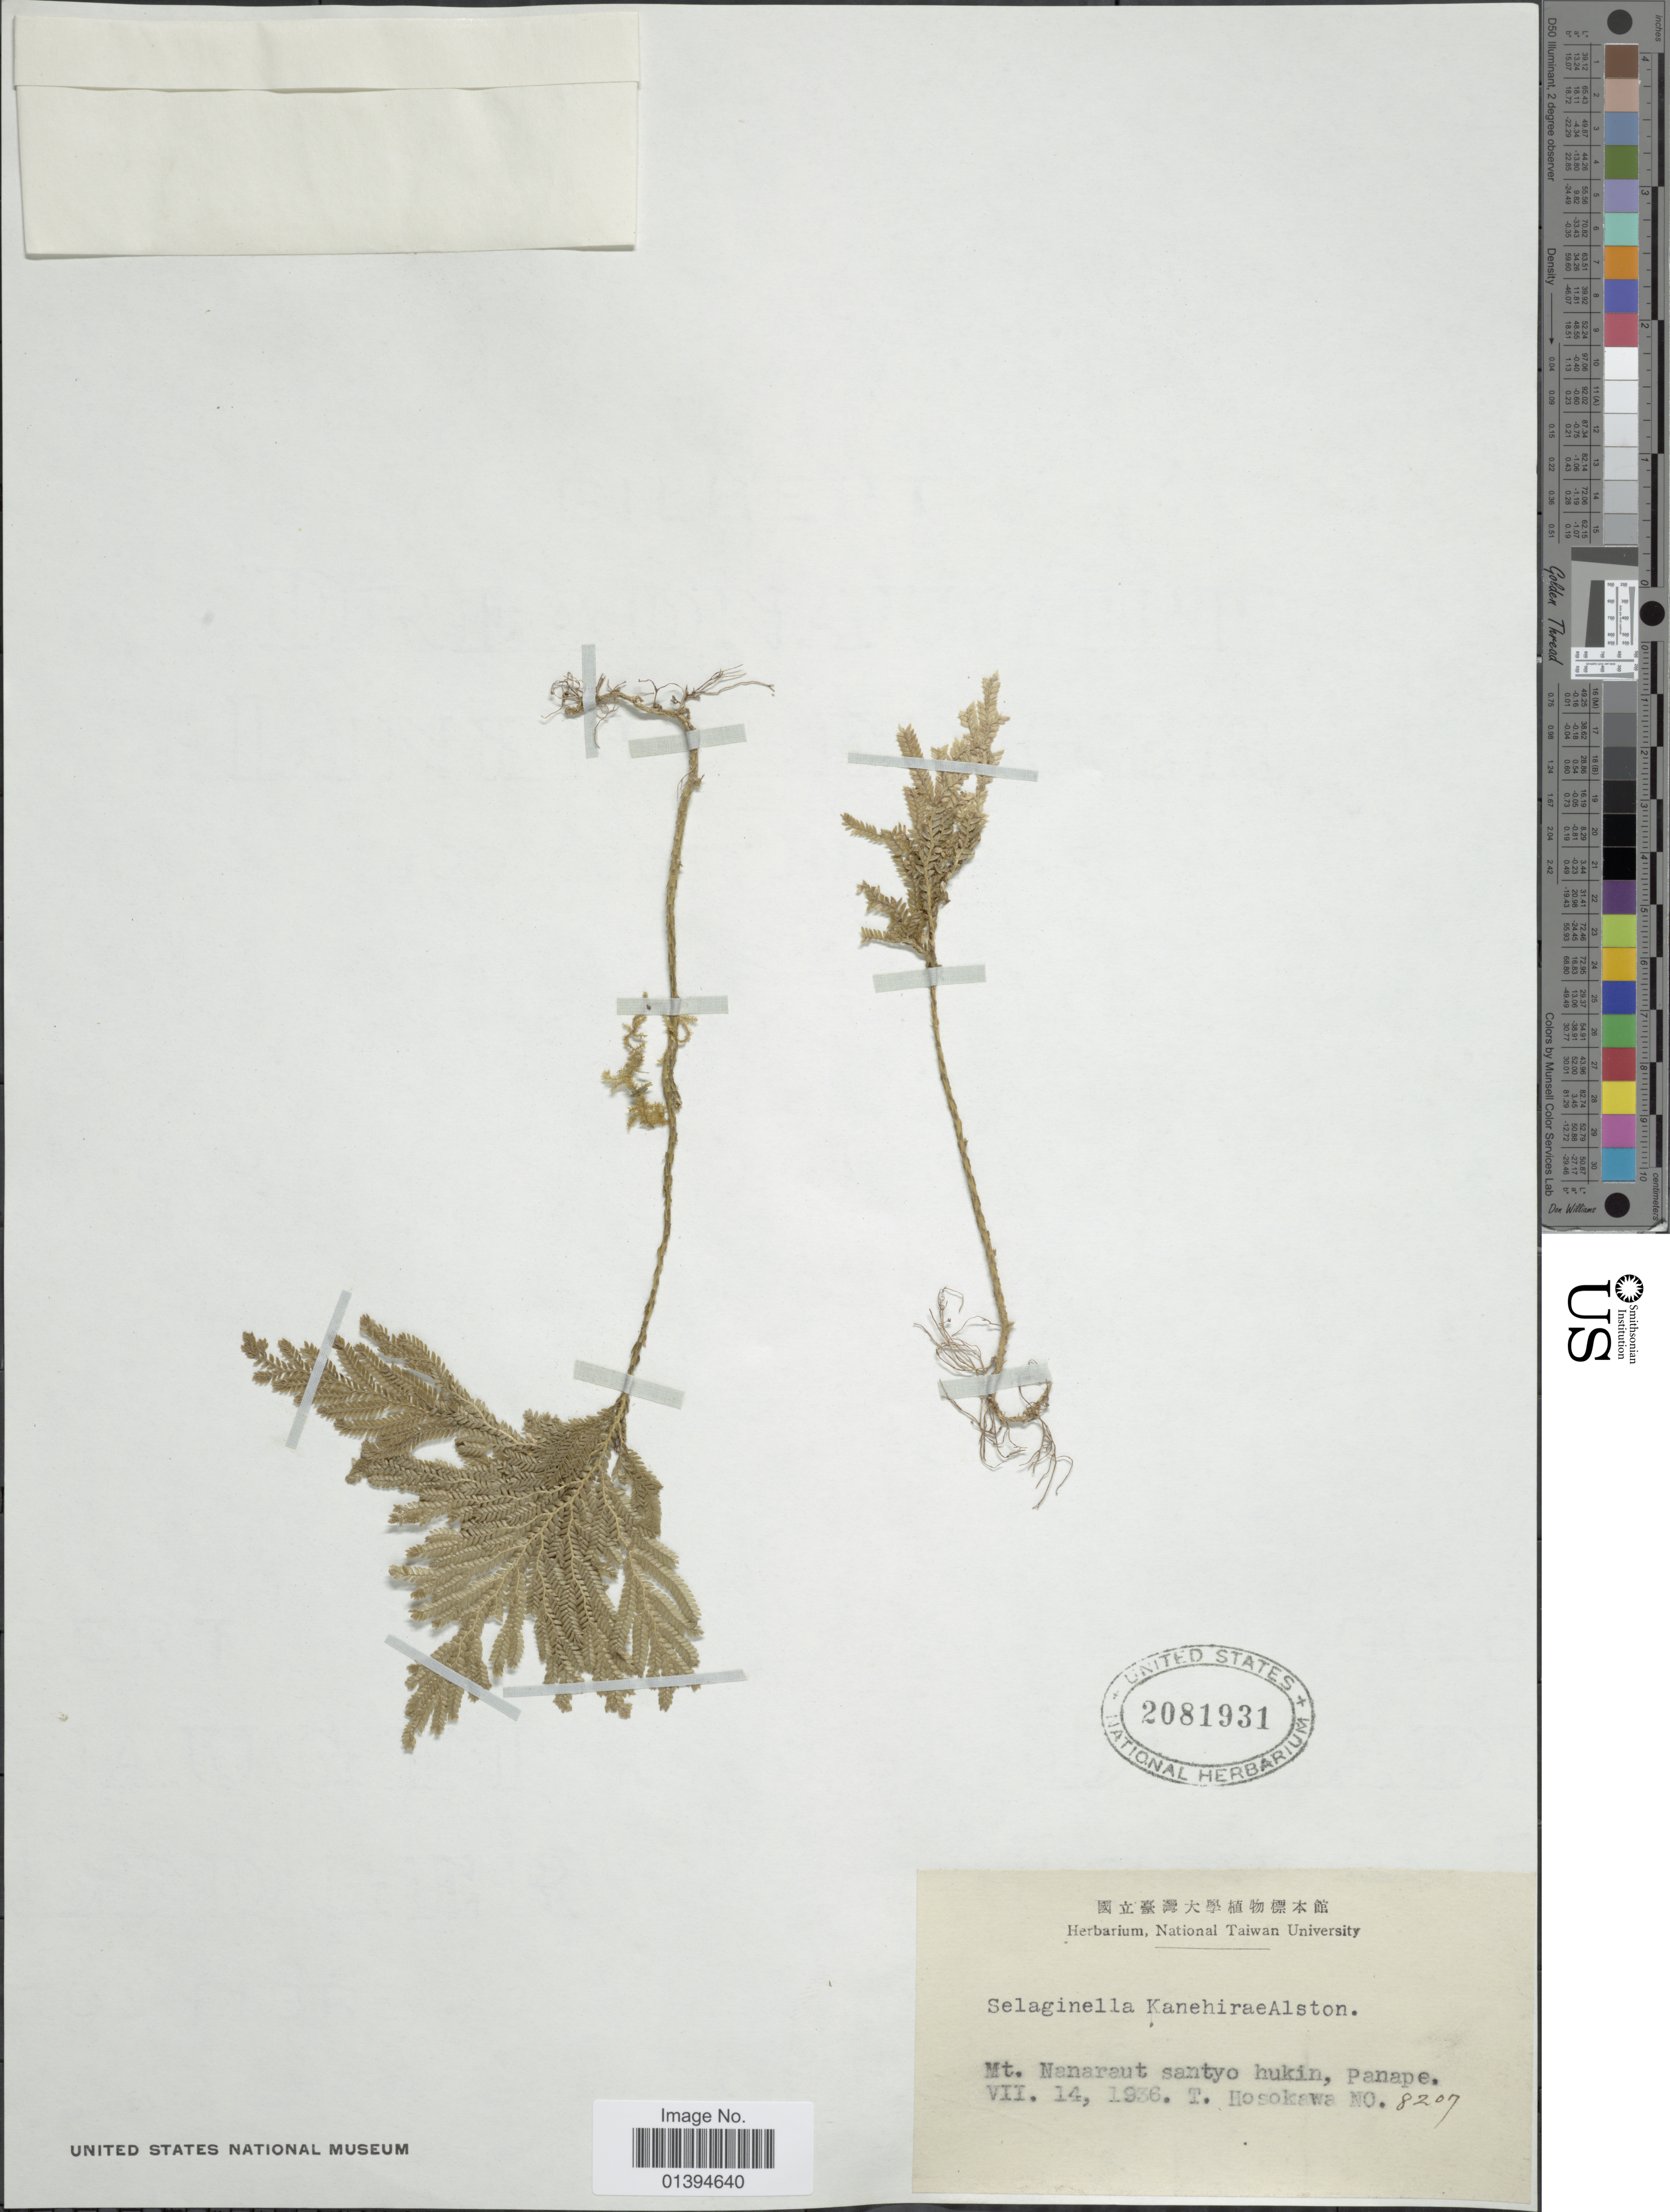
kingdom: Plantae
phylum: Tracheophyta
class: Lycopodiopsida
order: Selaginellales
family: Selaginellaceae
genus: Selaginella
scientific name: Selaginella kanehirae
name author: Alston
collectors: T. Hosokawa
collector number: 8207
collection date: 1936-07-14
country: Micronesia, Federated States of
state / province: Pohnpei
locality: Mt. Nanaraut santyo hukin, Ponape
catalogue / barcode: US 2081931